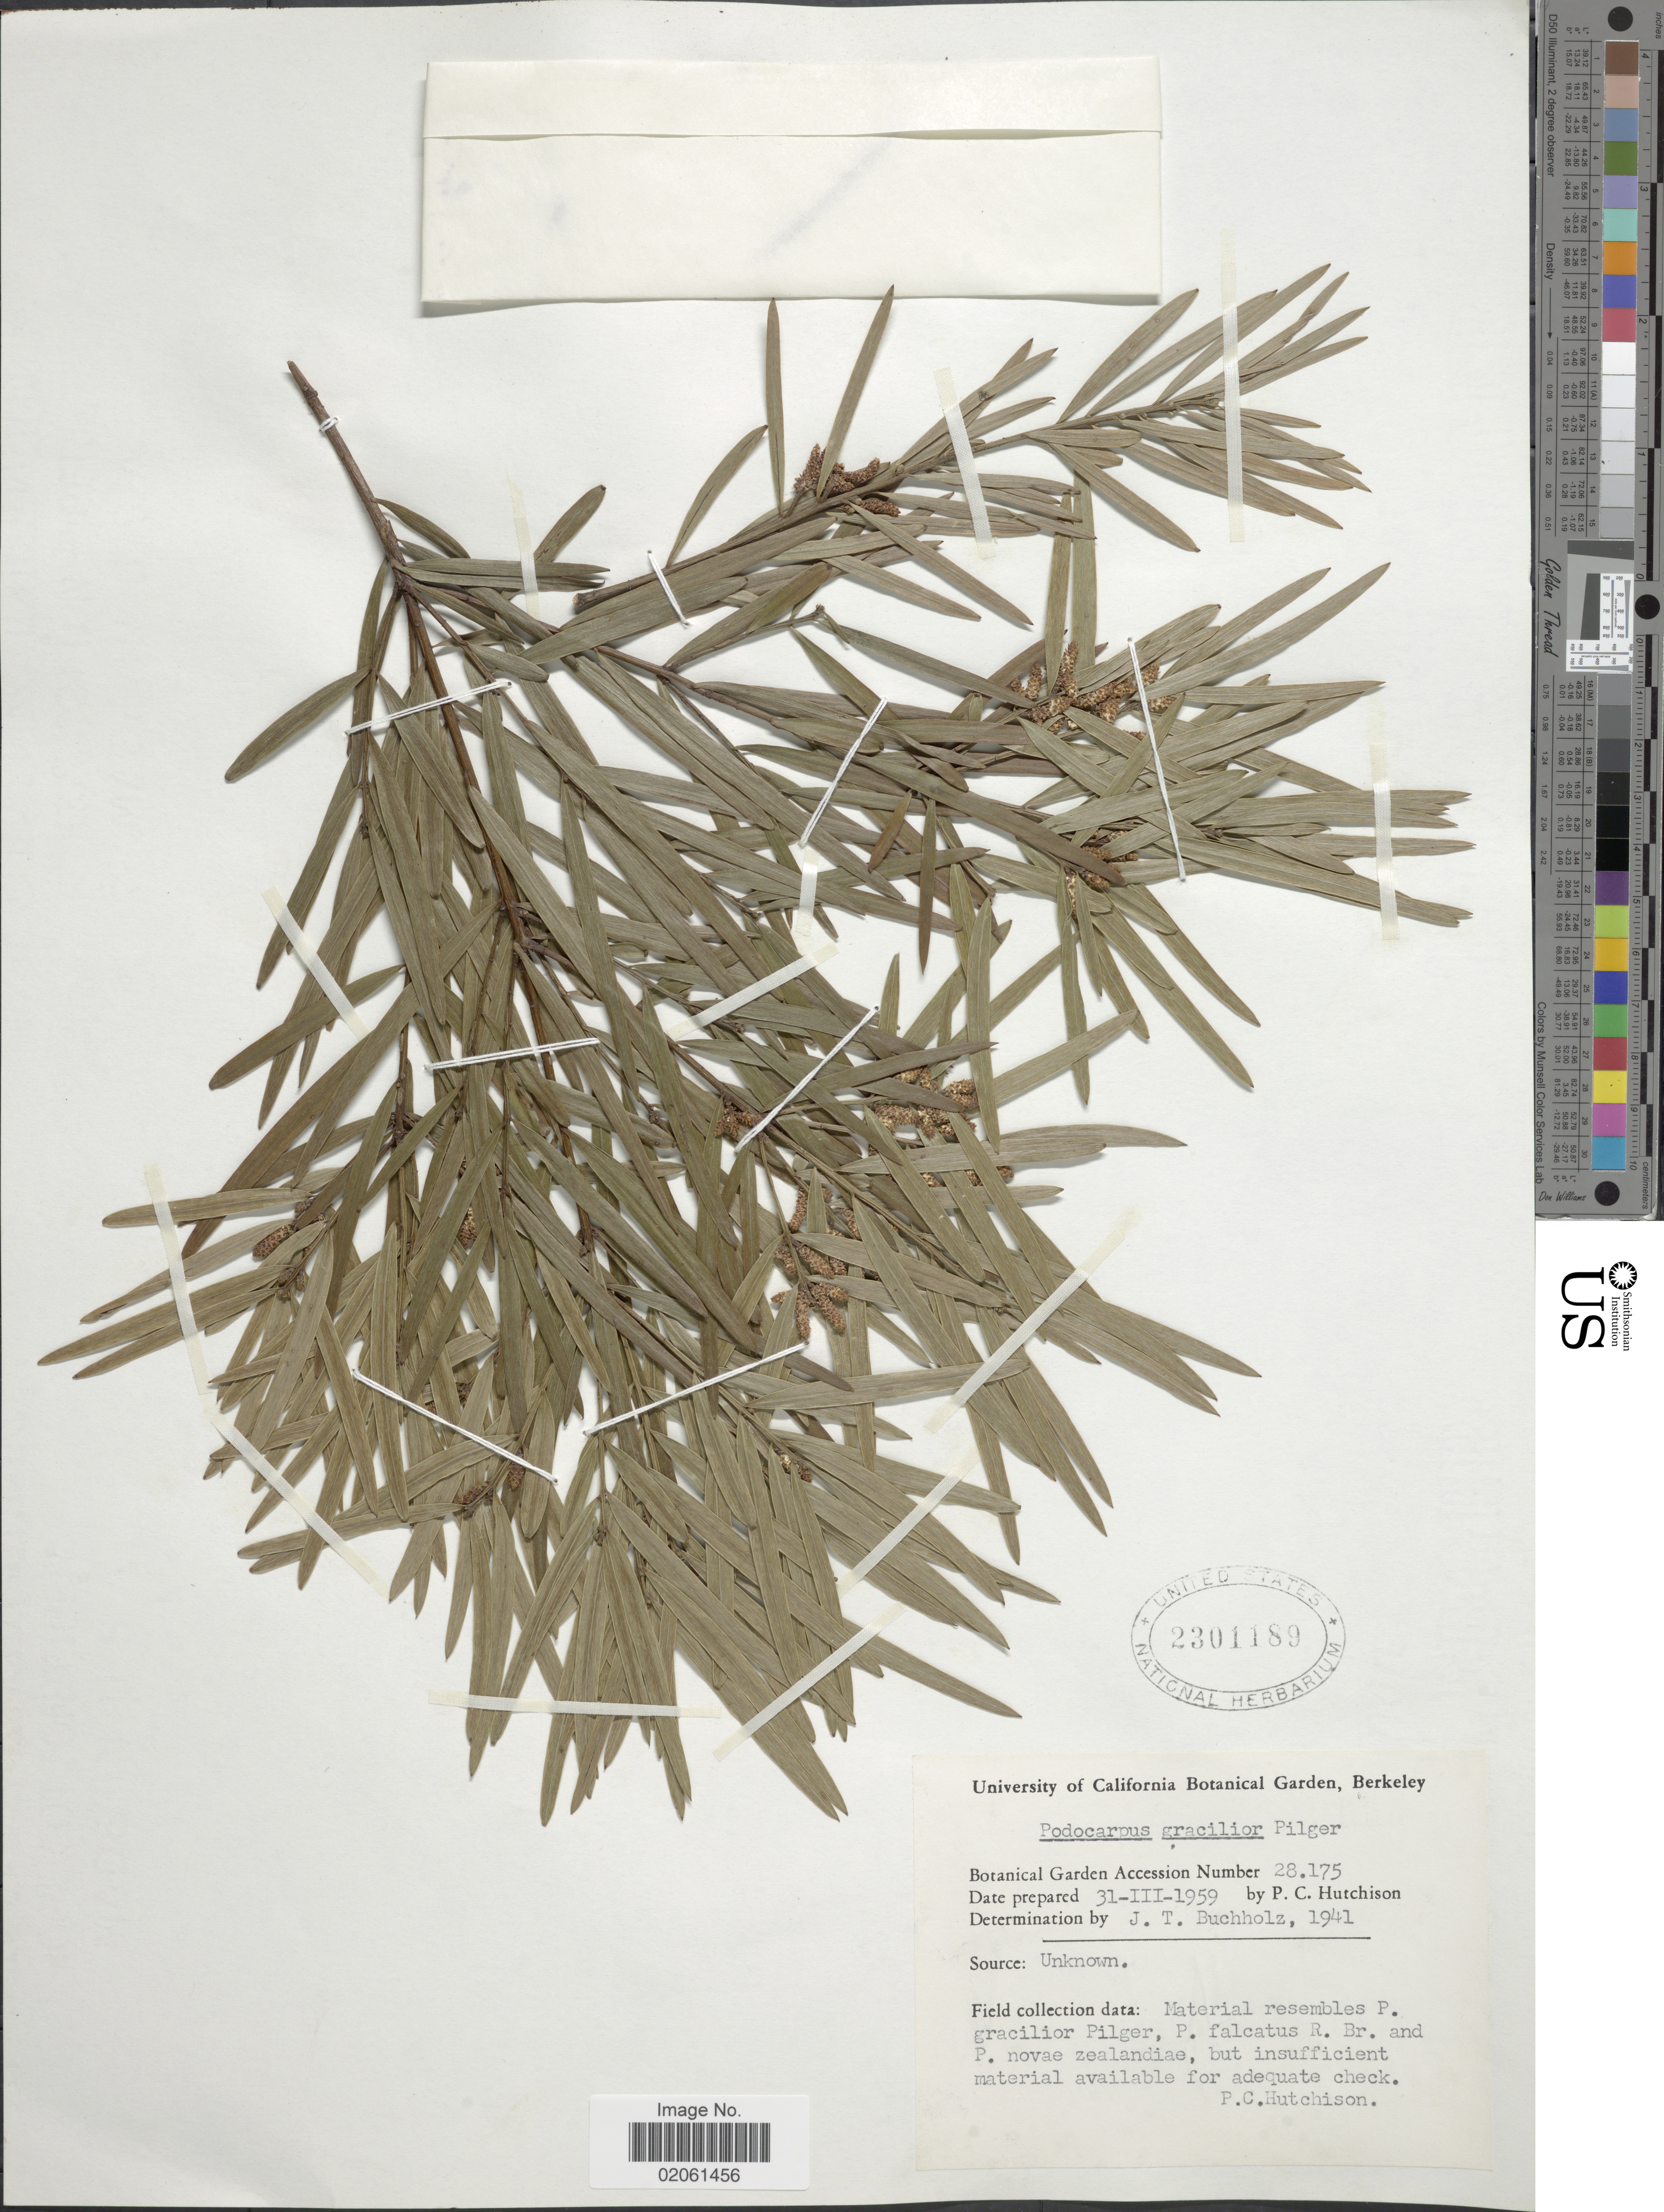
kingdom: Plantae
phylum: Tracheophyta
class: Pinopsida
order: Pinales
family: Podocarpaceae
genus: Podocarpus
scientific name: Podocarpus gracilior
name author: Pilg.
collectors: P. C. Hutchison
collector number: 28175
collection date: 1959-03-31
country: United States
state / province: California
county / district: Alameda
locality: University of California Botanical Garden, Berkeley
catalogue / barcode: US 2301189